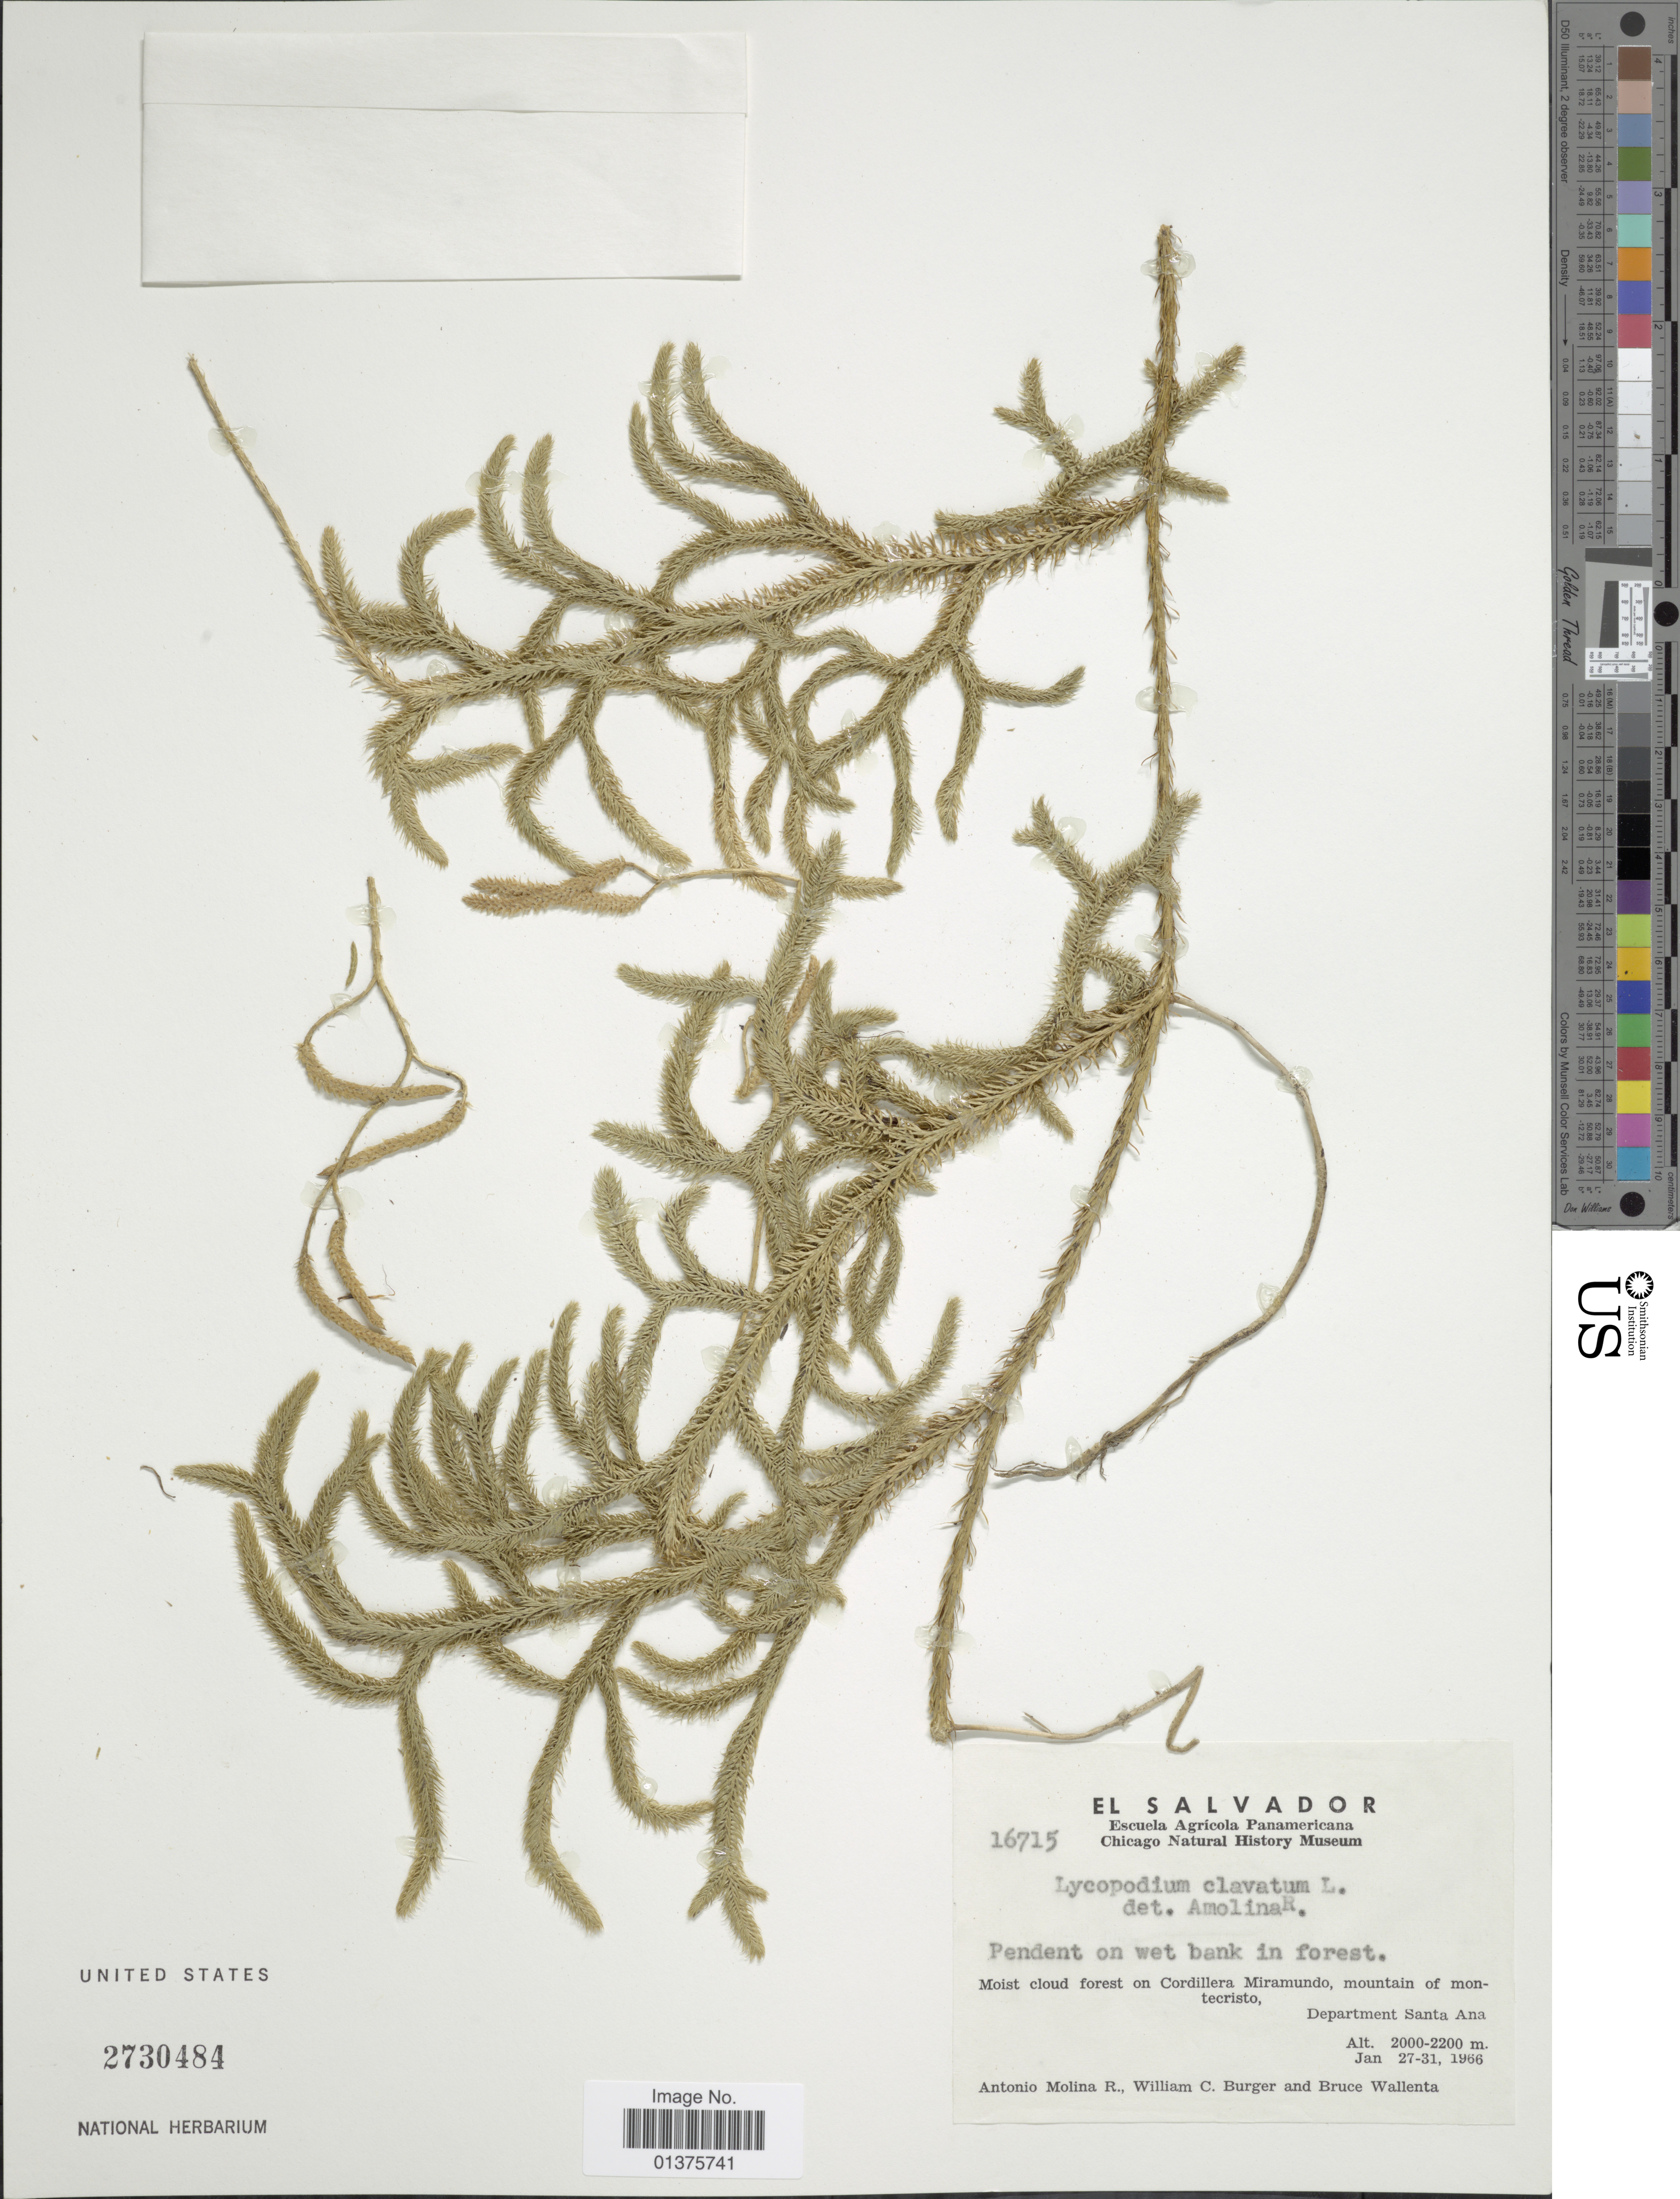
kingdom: Plantae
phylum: Tracheophyta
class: Lycopodiopsida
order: Lycopodiales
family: Lycopodiaceae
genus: Lycopodium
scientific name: Lycopodium clavatum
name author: L.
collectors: A. Molina R., W. Burger & B. Wallenta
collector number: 16715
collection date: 1966-01-27/1966-01-31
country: El Salvador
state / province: Santa Ana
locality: Moist cloud forest on Cordillera Miramundo, mountain of Montecristo, Department Santa Ana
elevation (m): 2000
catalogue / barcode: US 2730484